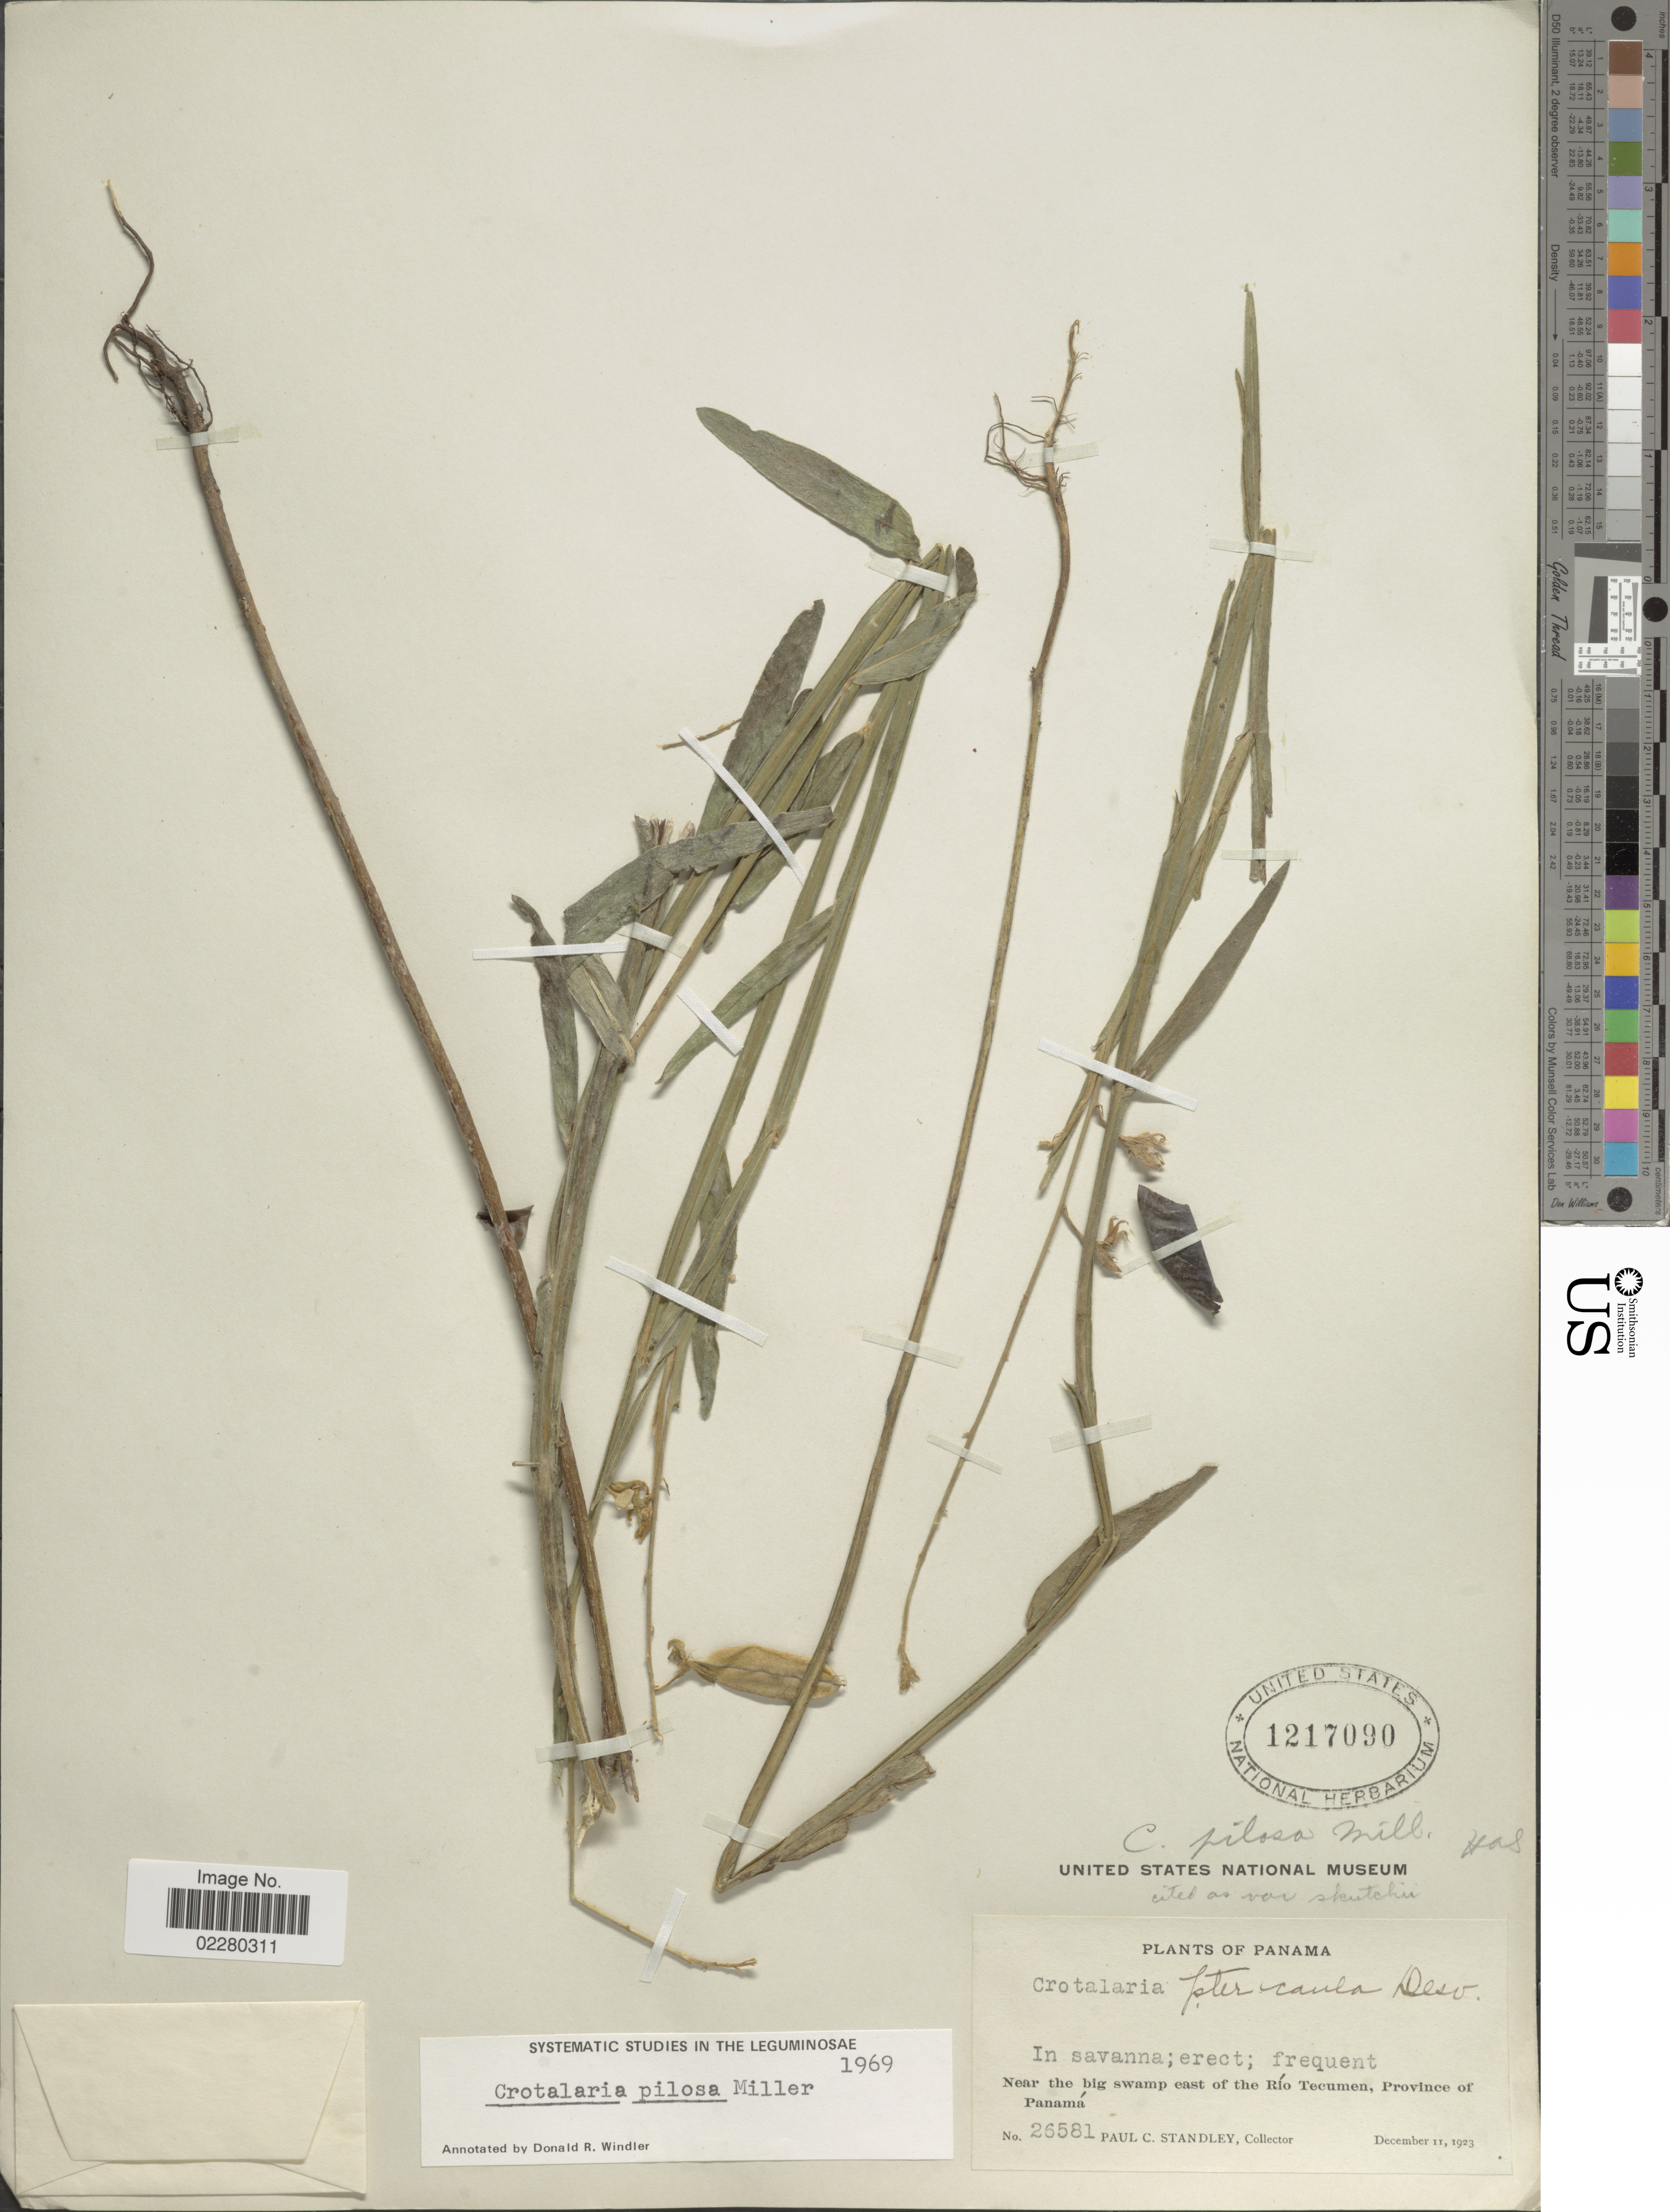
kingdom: Plantae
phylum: Tracheophyta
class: Magnoliopsida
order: Fabales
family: Fabaceae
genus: Crotalaria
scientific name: Crotalaria pilosa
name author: Mill.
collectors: P. C. Standley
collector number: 26581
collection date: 1923-12-11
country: Panama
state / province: Panamá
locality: Near the big swamp east of the Río Tecumen, Province of Panamá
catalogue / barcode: US 1217090